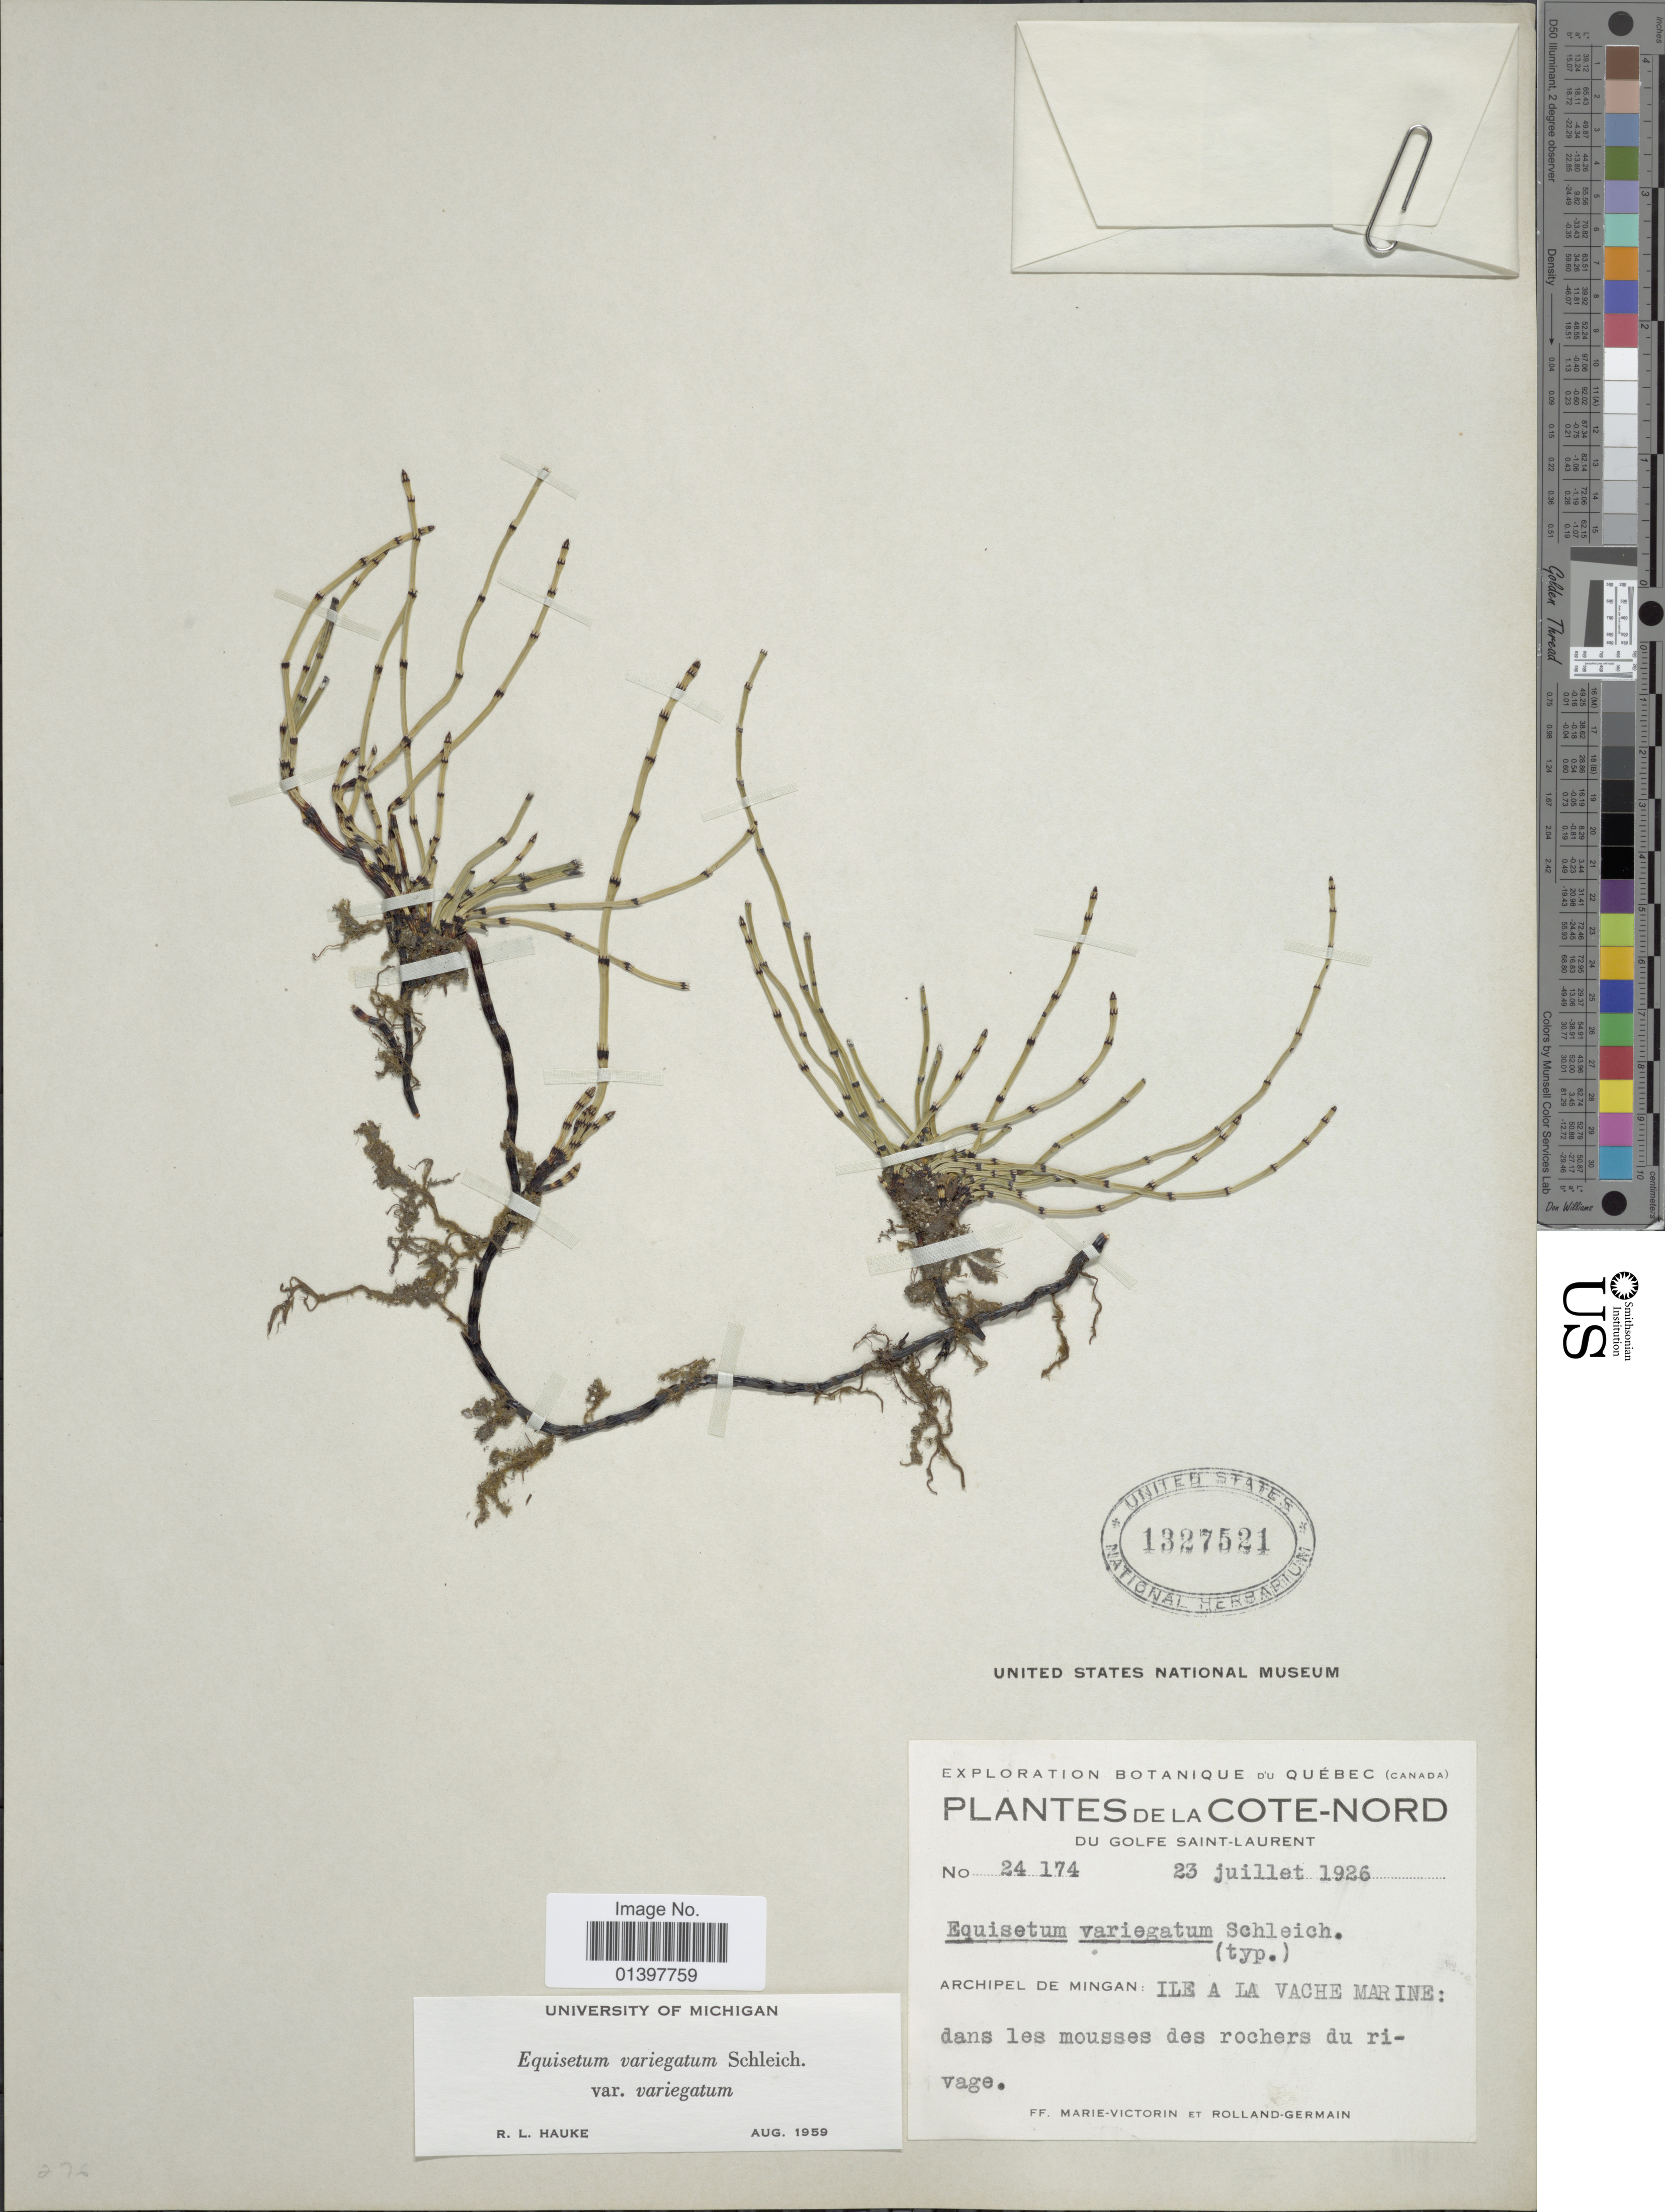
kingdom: Plantae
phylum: Tracheophyta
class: Polypodiopsida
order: Equisetales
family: Equisetaceae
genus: Equisetum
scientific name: Equisetum variegatum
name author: Schleich. ex F. Weber & D. Mohr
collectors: Fr. Marie-Victorin & Rolland-Germain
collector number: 24174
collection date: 1926-07-23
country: Canada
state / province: Quebec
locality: Cote-Nord, du Golfe Saint-Laurent, Archipel de Mingan: Ile a la vache Marine: dans les mousses des rochers du rivage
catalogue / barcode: US 1327521